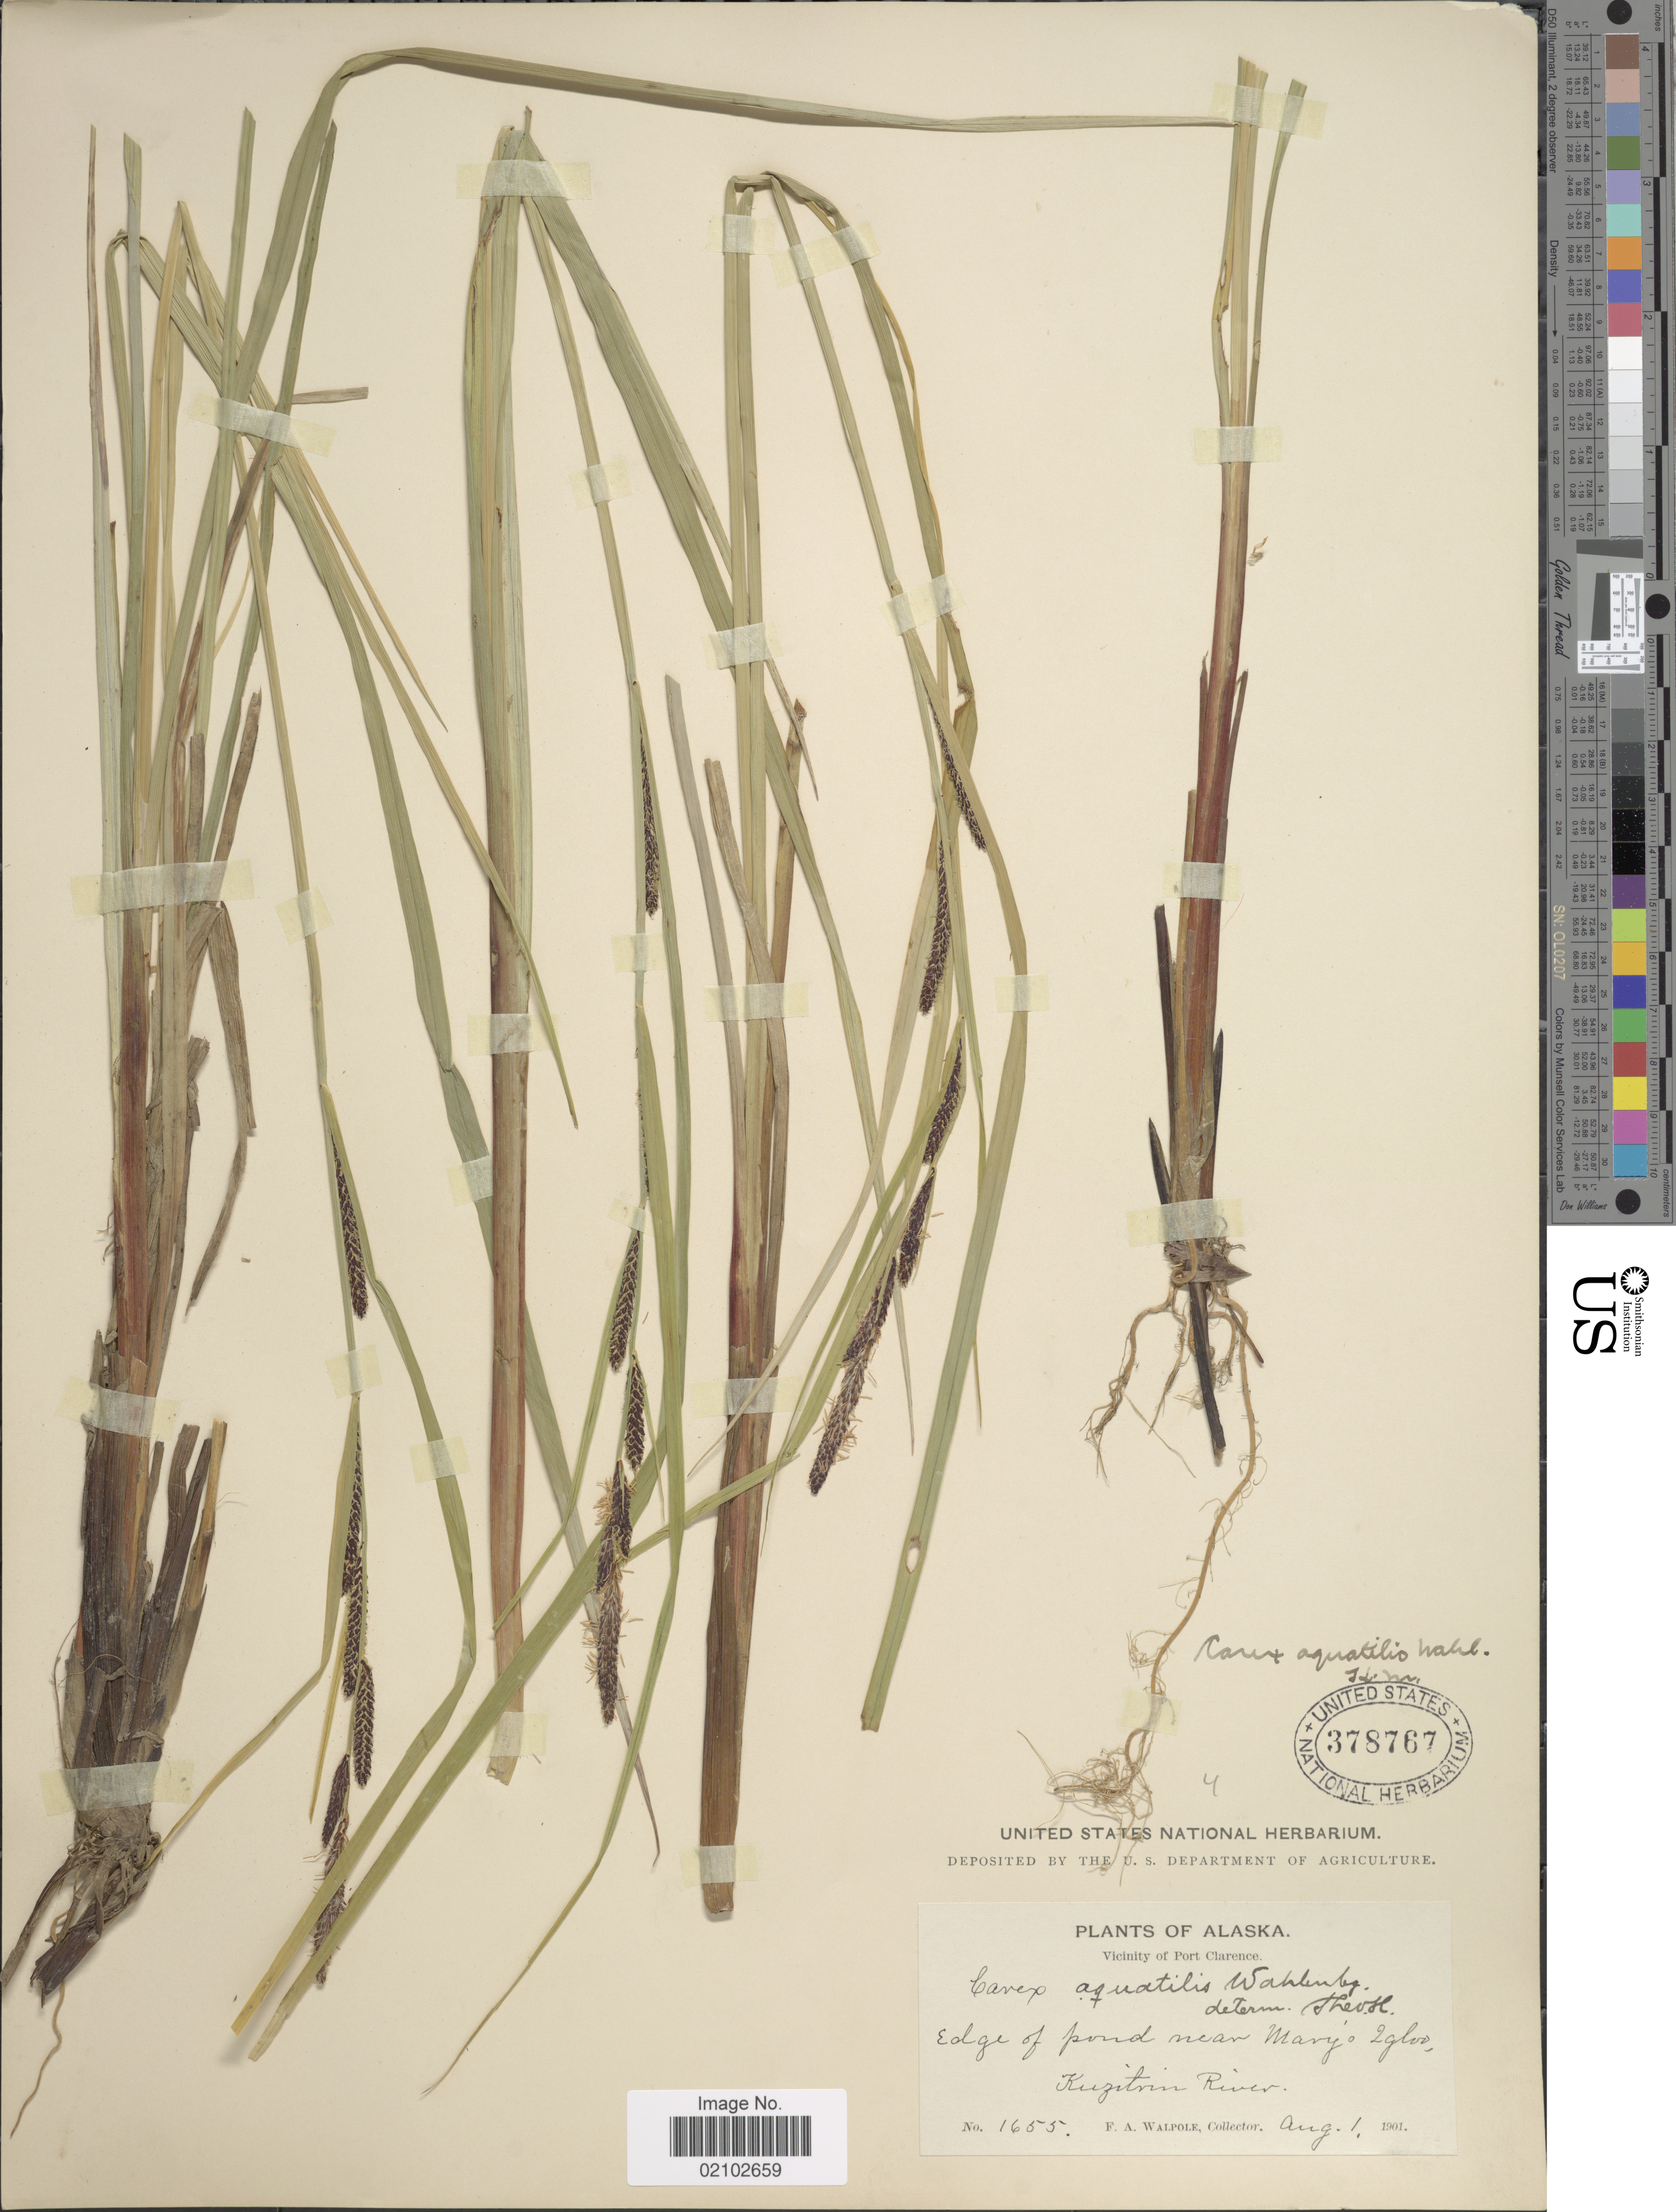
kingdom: Plantae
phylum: Tracheophyta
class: Liliopsida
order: Poales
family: Cyperaceae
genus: Carex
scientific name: Carex aquatilis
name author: Wahlenb.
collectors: F. Walpole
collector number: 1655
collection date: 1901-08-01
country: United States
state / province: Alaska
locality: Vicinity of Port Clarence, edge of pond near Mary's Igloo, Kuzitrin River.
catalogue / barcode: US 378767